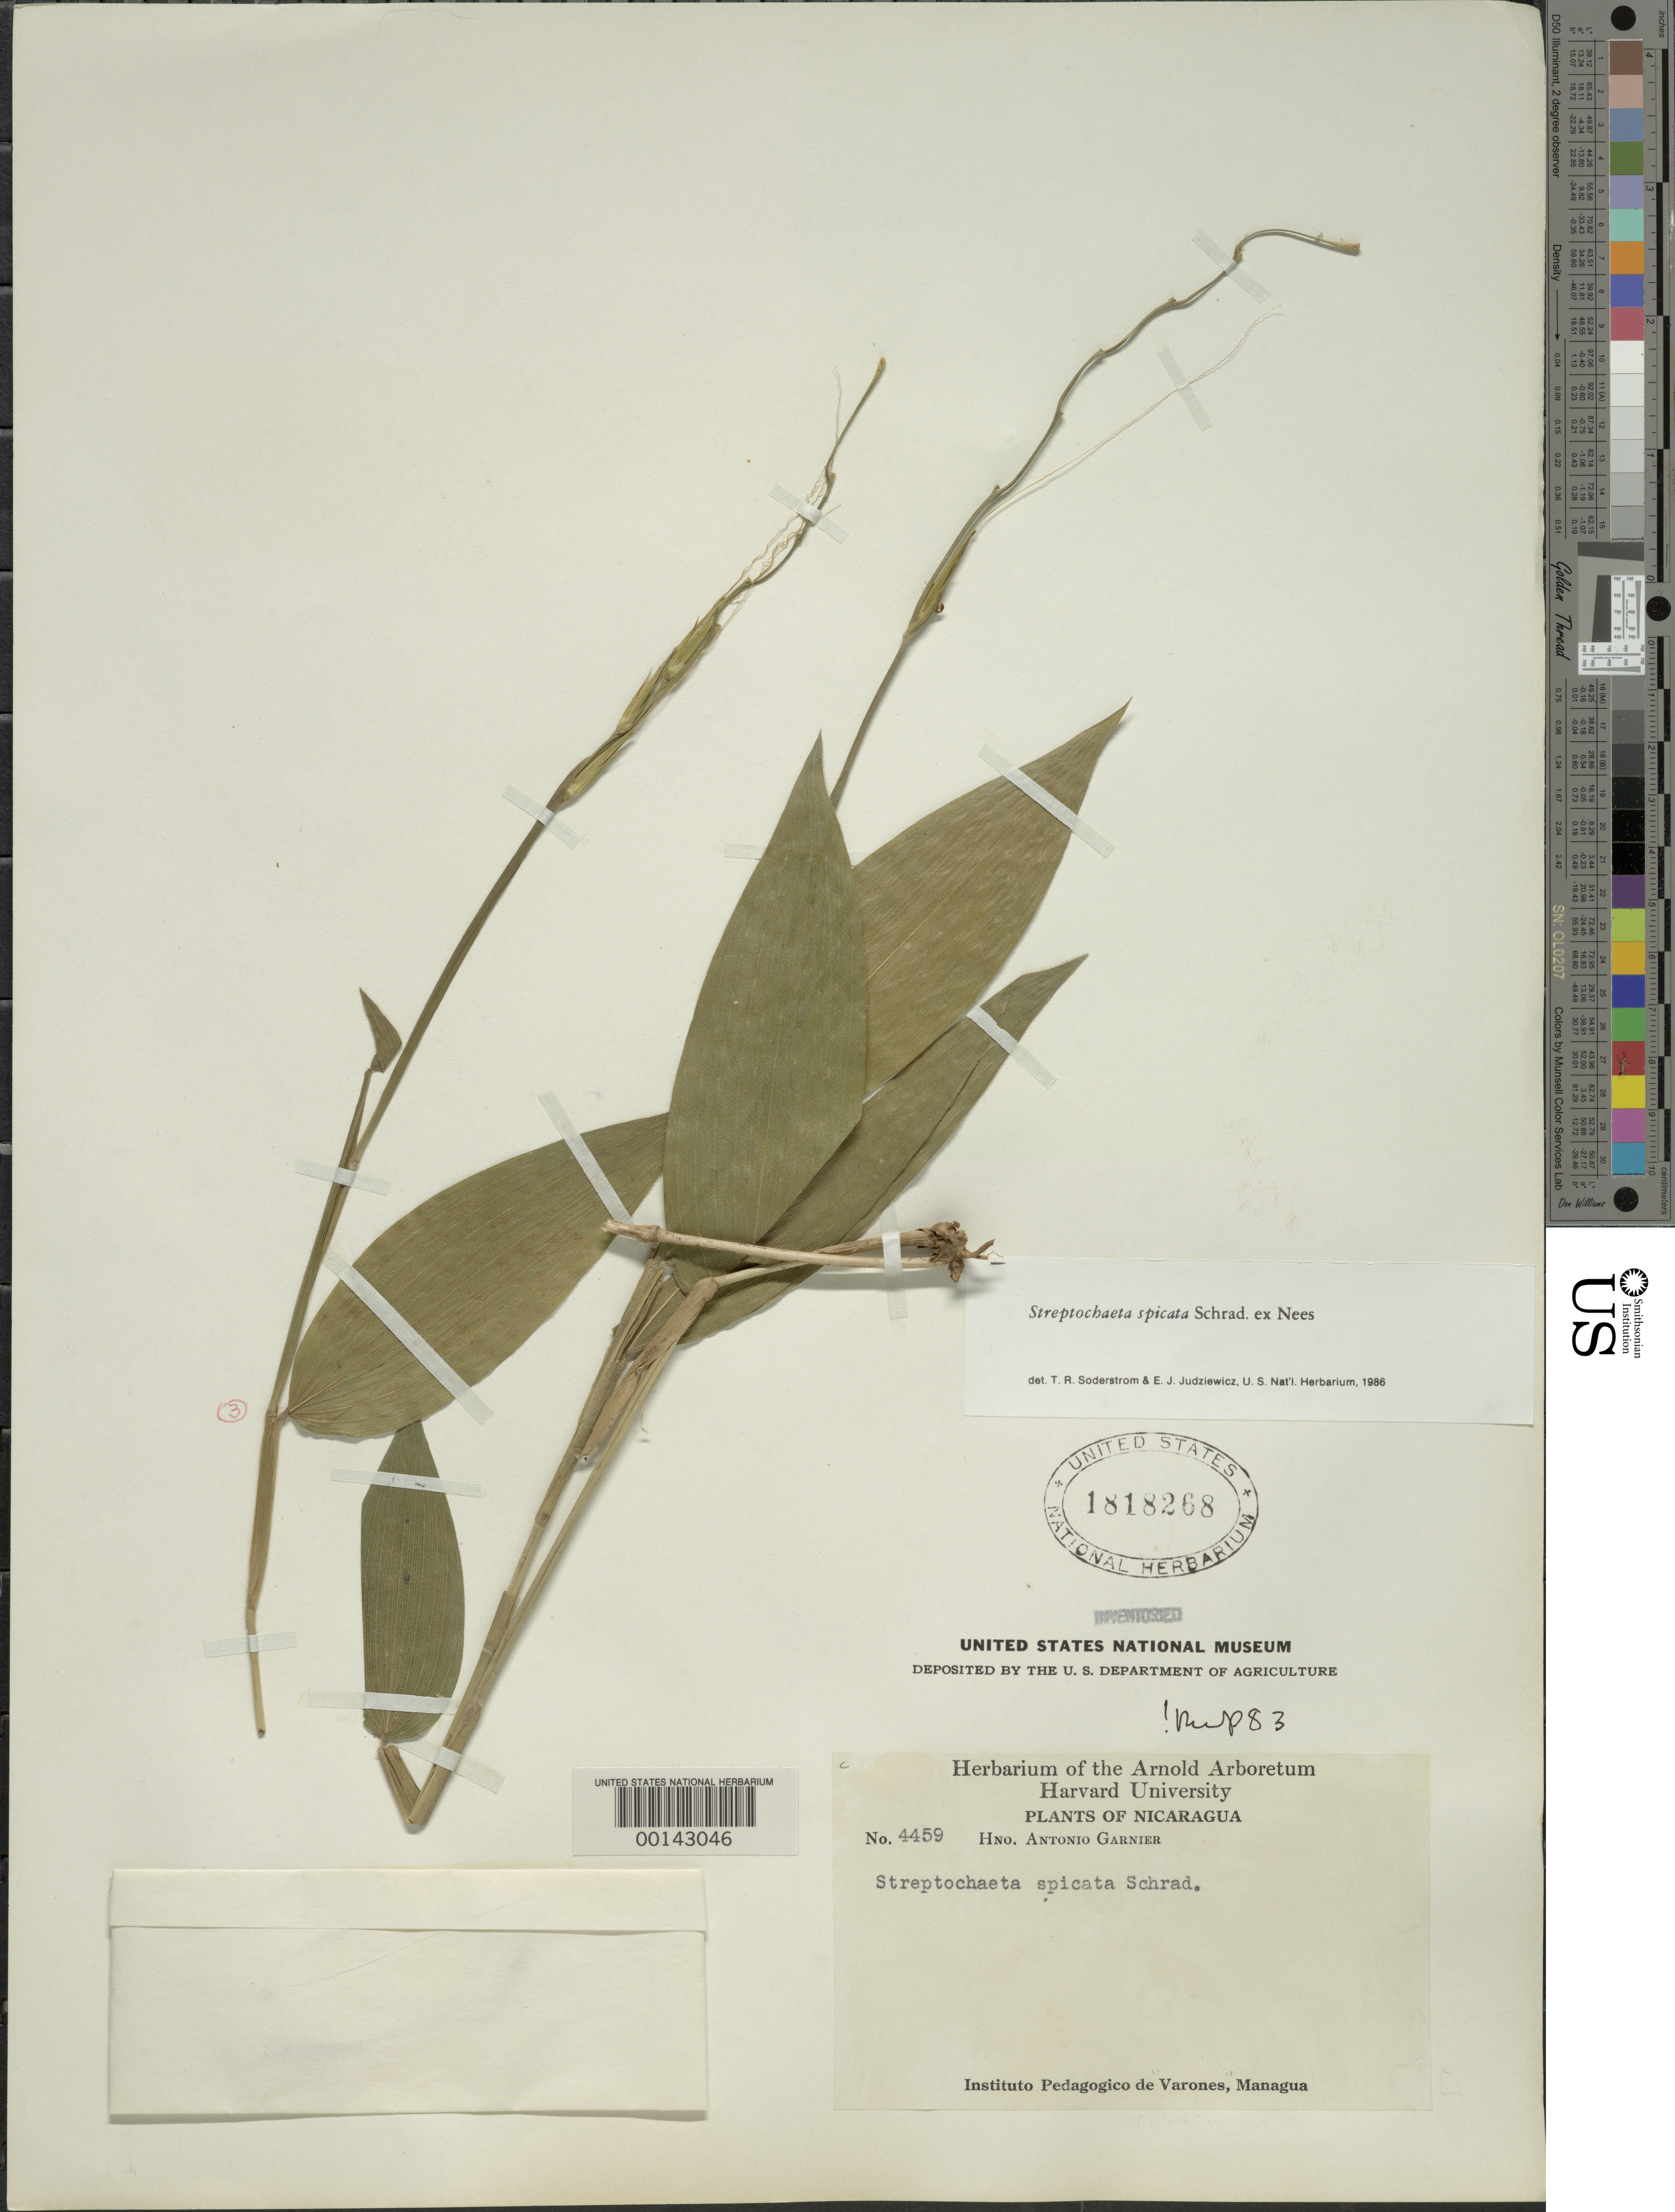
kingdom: Plantae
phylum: Tracheophyta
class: Liliopsida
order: Poales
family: Poaceae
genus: Streptochaeta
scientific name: Streptochaeta spicata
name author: Schrad. ex Nees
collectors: Bro. A. Garnier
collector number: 4459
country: Nicaragua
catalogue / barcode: US 1818268